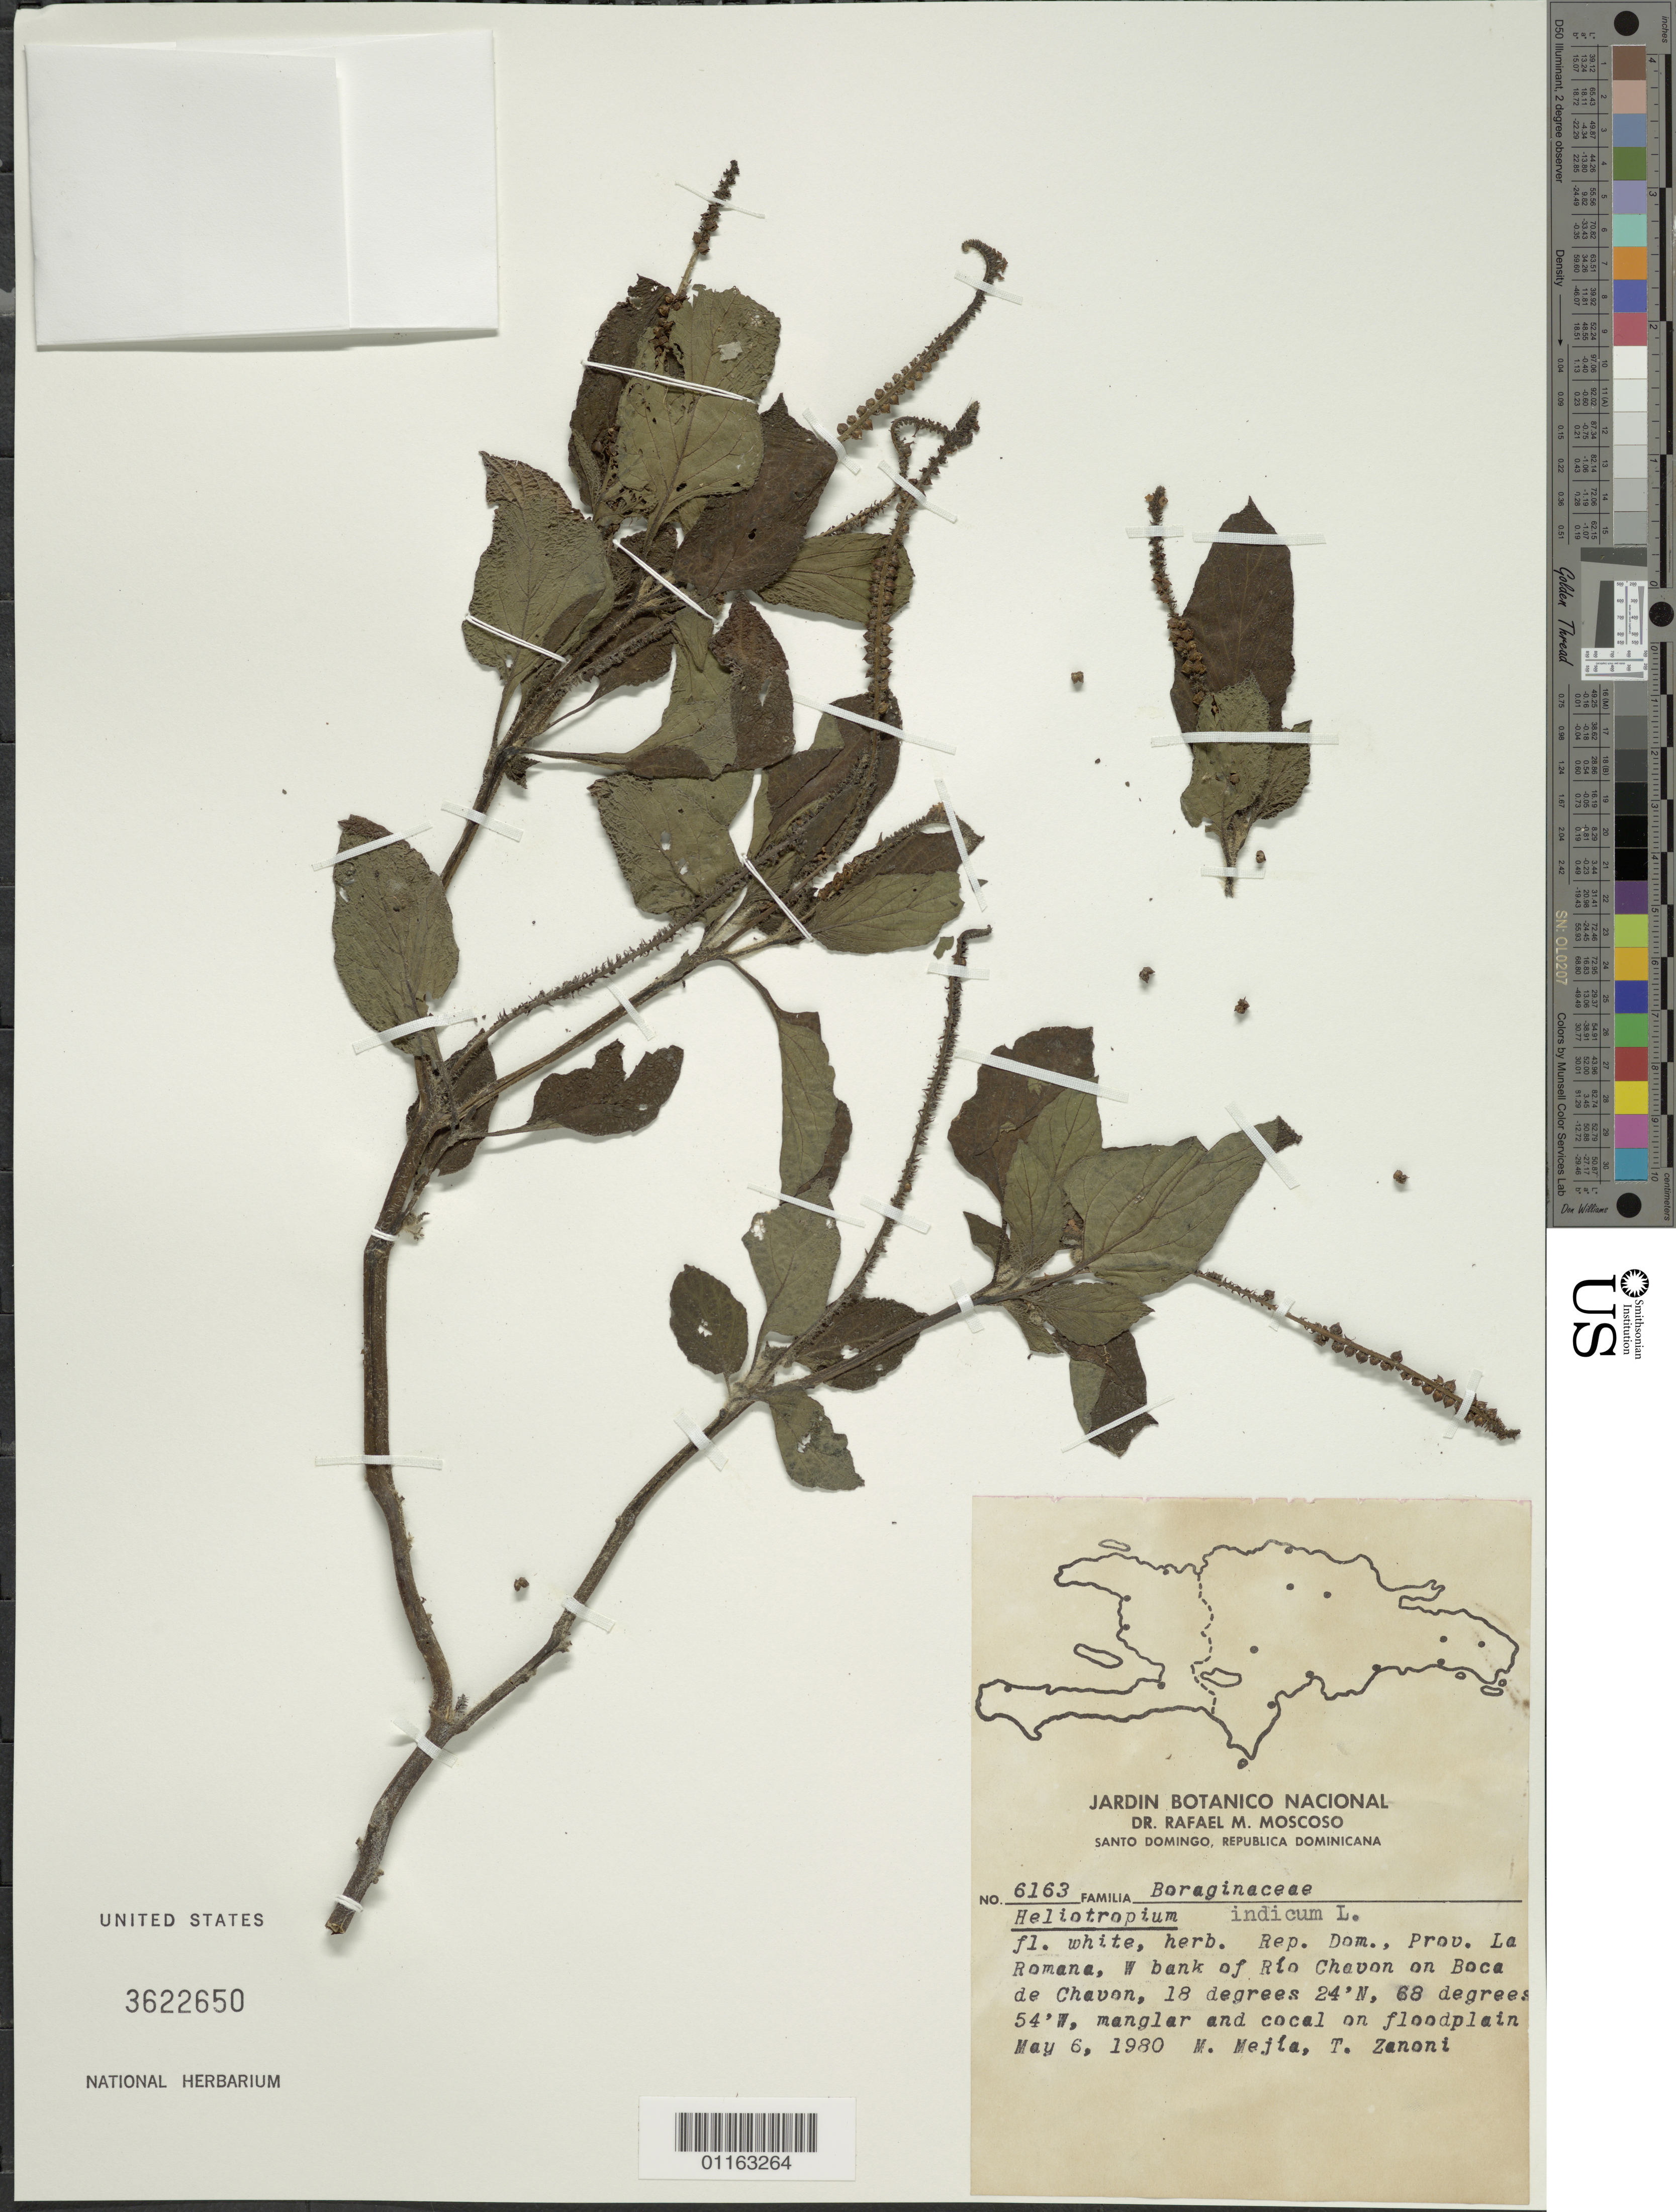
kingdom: Plantae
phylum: Tracheophyta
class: Magnoliopsida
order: Boraginales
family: Heliotropiaceae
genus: Heliotropium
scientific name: Heliotropium indicum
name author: L.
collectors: M. Mejia & T. A. Zanoni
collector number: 6163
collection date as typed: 06 May 1980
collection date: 1980-05-06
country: Dominican Republic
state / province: Santo Domingo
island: Hispaniola I.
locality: La Romana, W bank of Rio Chevon on Boca de Chevon; mengler and cocal on floorplain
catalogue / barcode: US 3622650